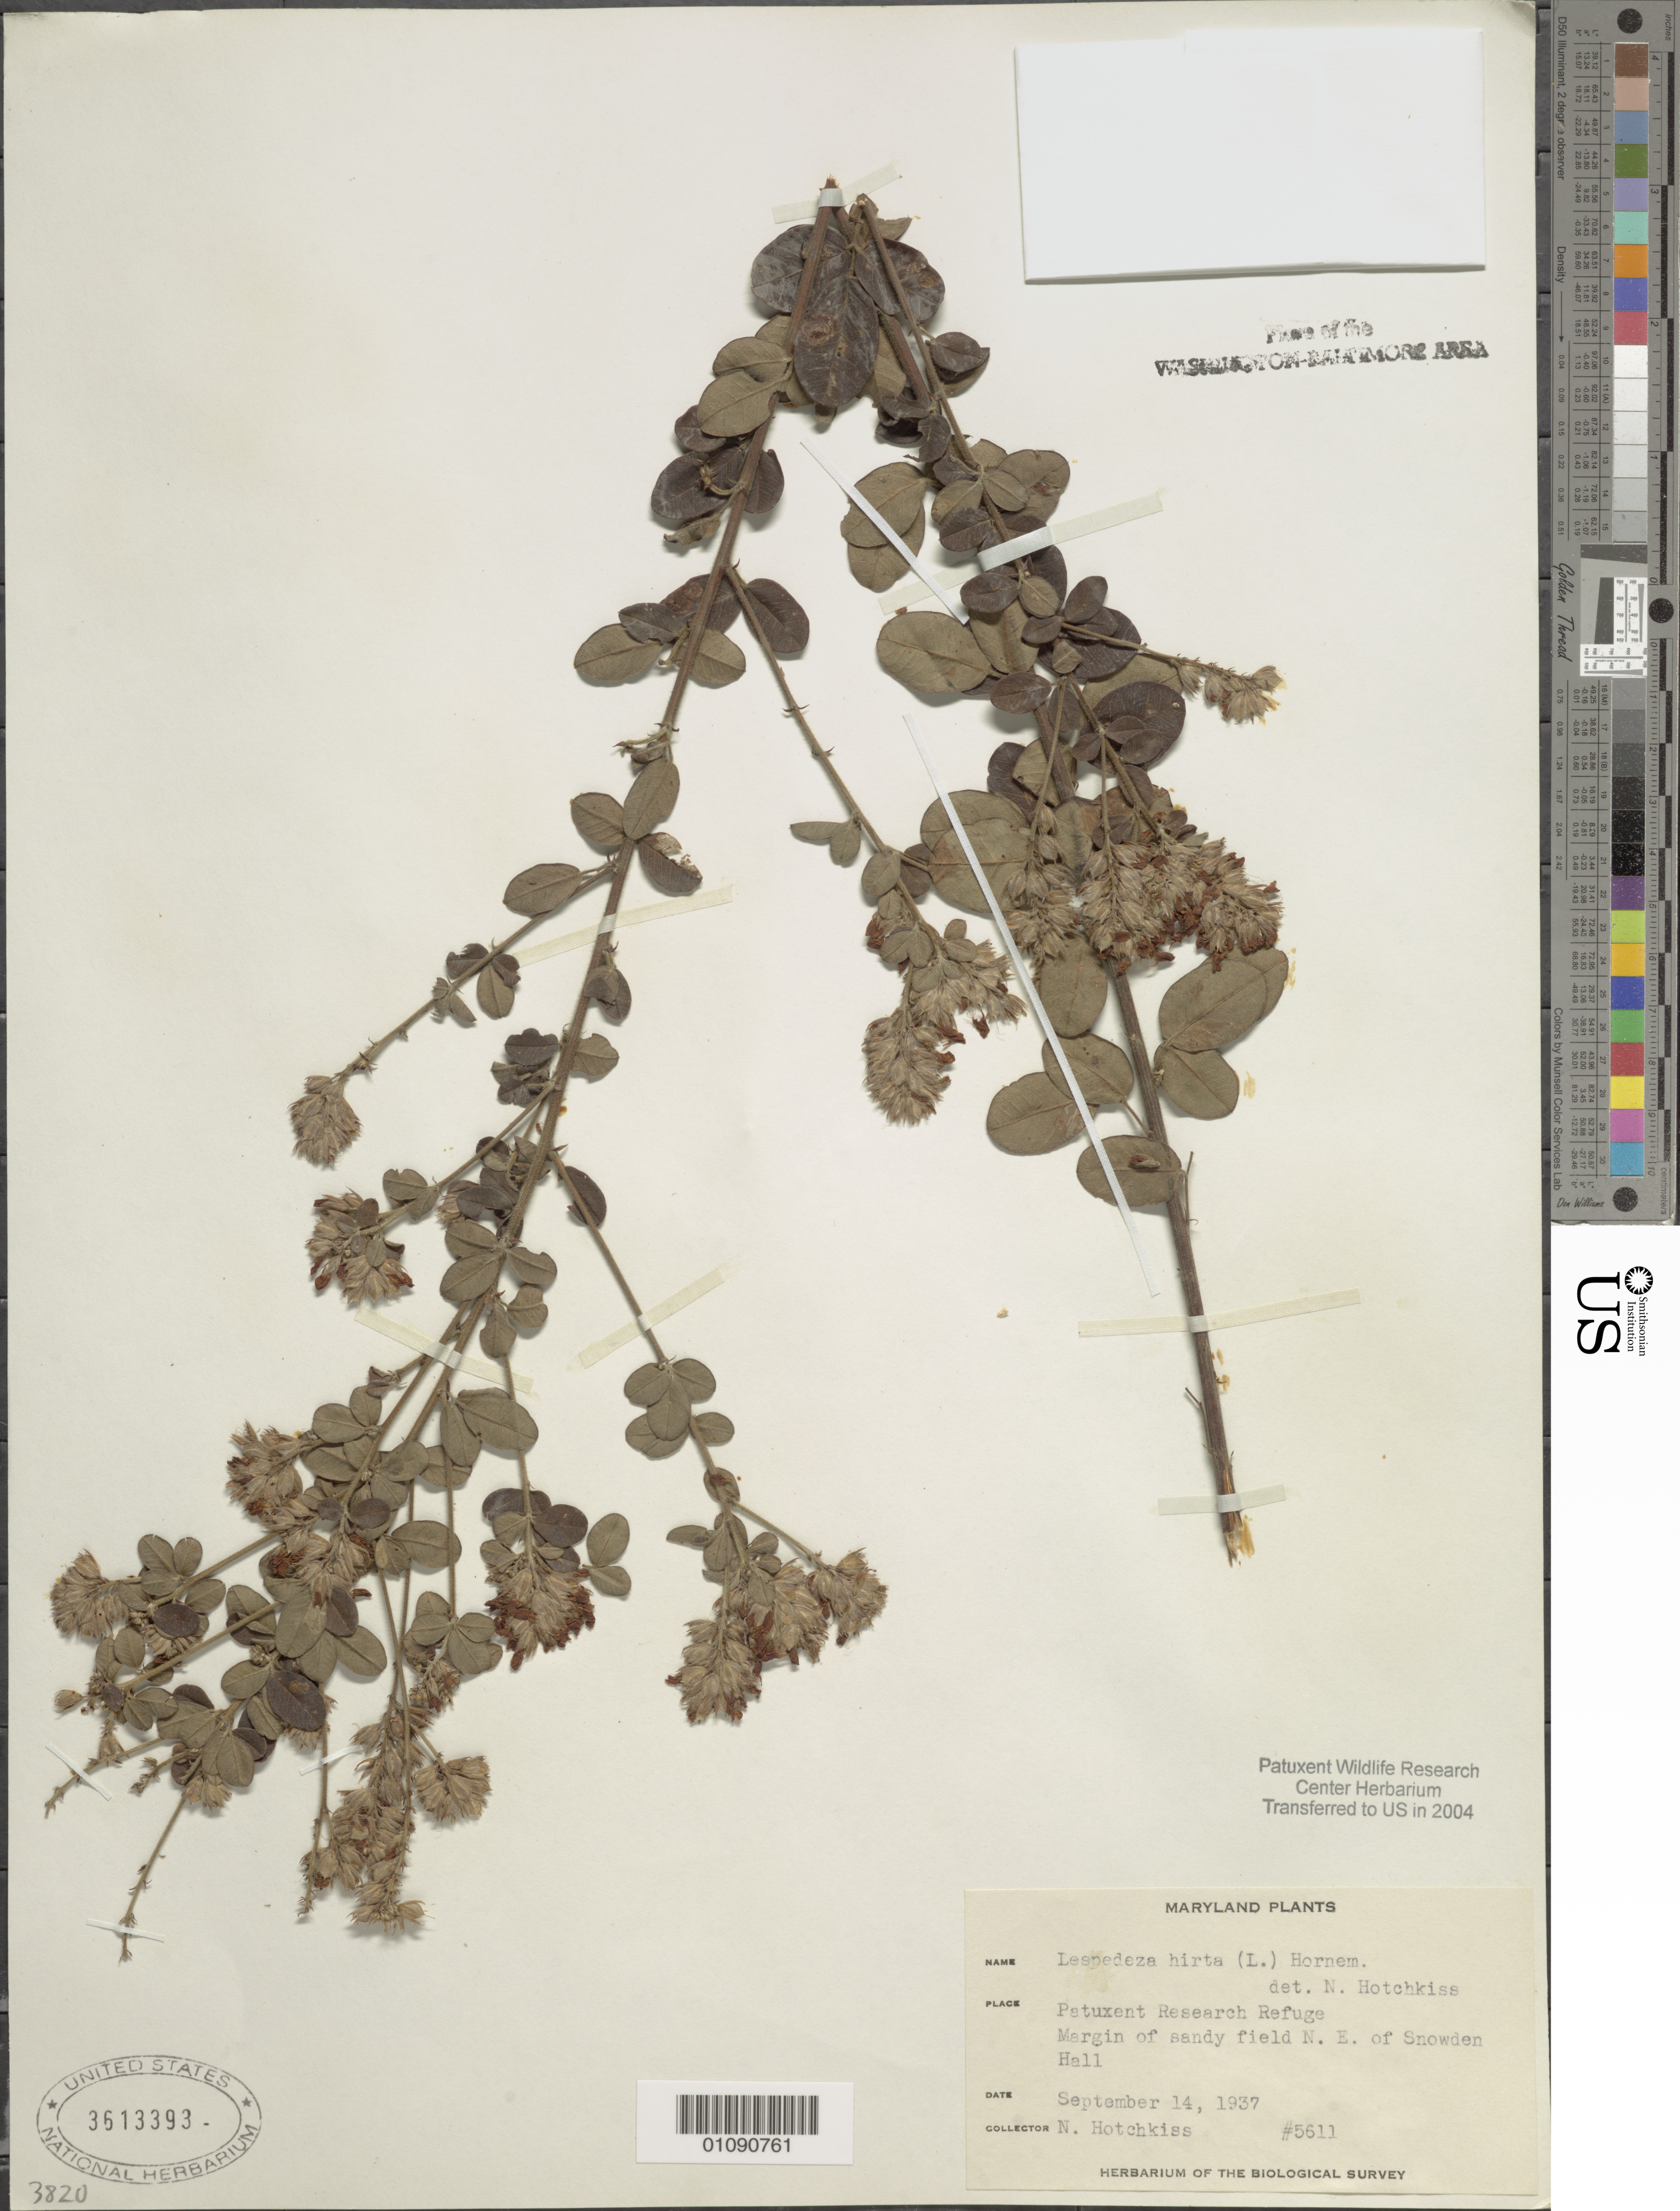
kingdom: Plantae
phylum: Tracheophyta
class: Magnoliopsida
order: Fabales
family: Fabaceae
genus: Lespedeza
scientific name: Lespedeza hirta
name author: (L.) Hornem.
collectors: N. Hotchkiss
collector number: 5611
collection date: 1937-09-14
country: United States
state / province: Maryland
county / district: Prince George's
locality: Patuxent Wildlife Refuge, N.E. of Snowden Hall.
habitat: Margin of sandy field.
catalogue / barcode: US 3613393